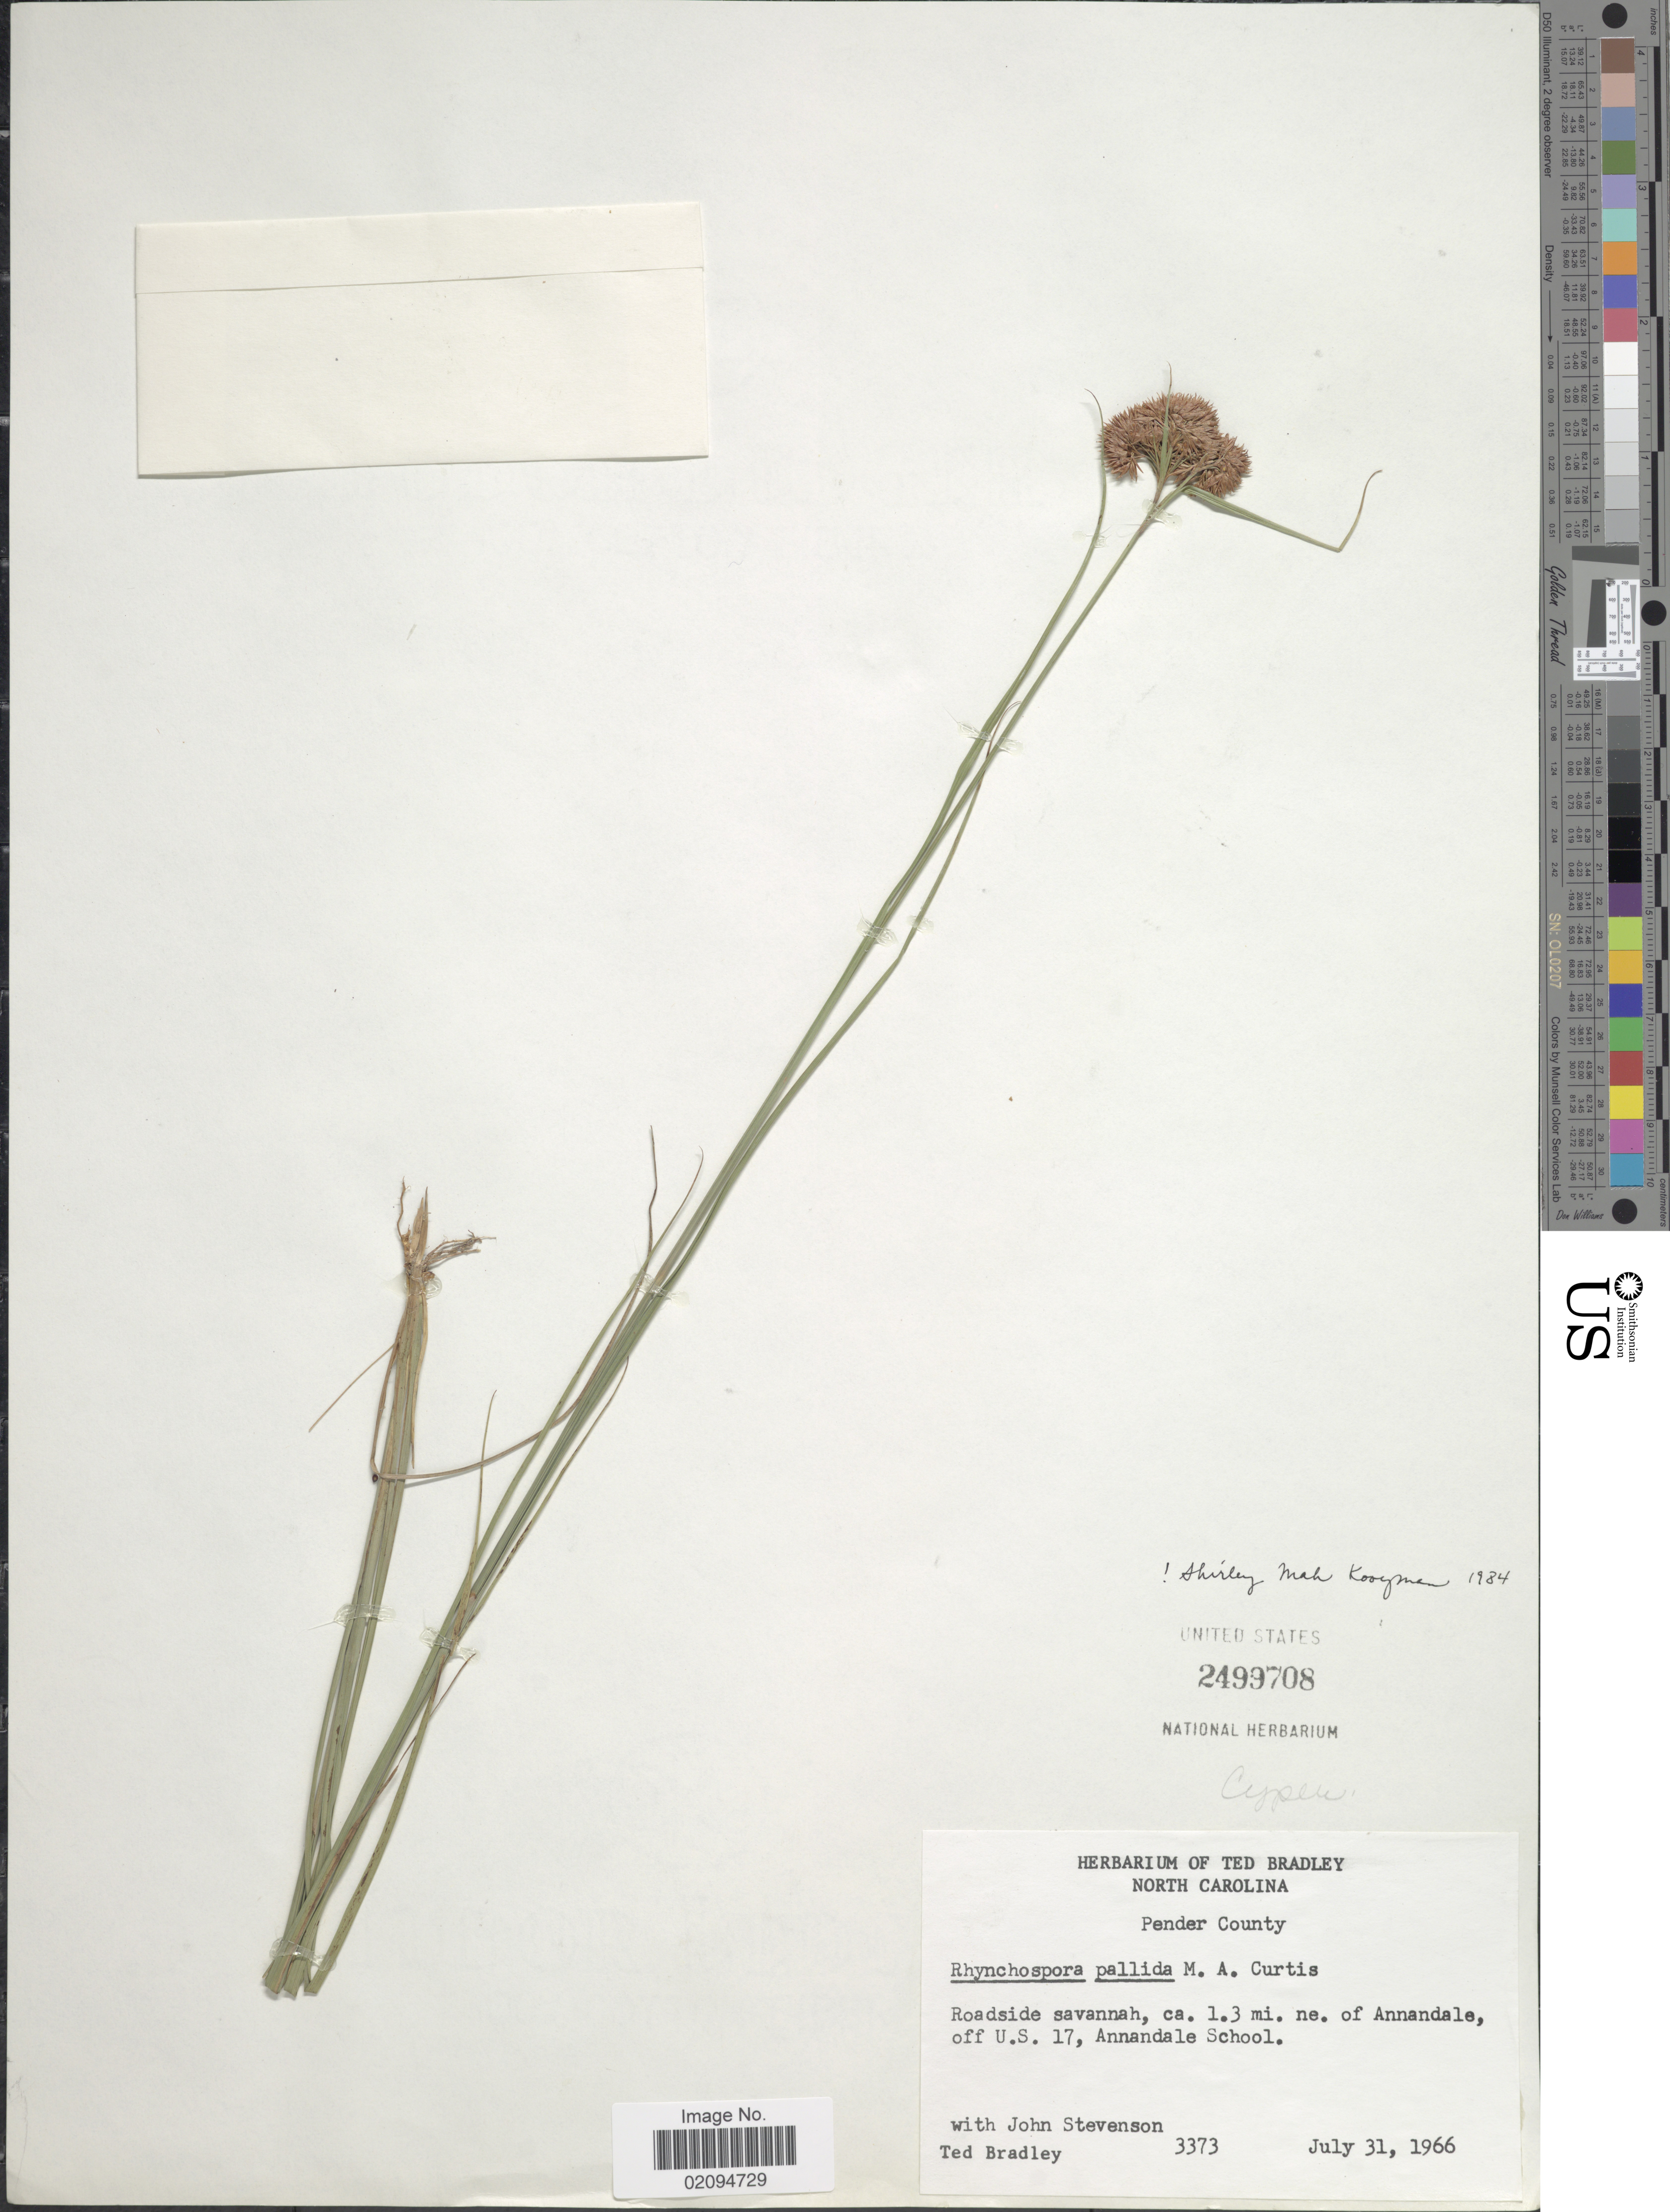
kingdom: Plantae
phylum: Tracheophyta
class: Liliopsida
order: Poales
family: Cyperaceae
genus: Rhynchospora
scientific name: Rhynchospora pallida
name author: M.A. Curtis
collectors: T. Bradley & J. Stevenson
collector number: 3373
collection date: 1966-07-31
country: United States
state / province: North Carolina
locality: Pender county. ca. 1.3 mi/ ne. of Annandale, off U. S. 17, Annandale School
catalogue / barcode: US 2499708